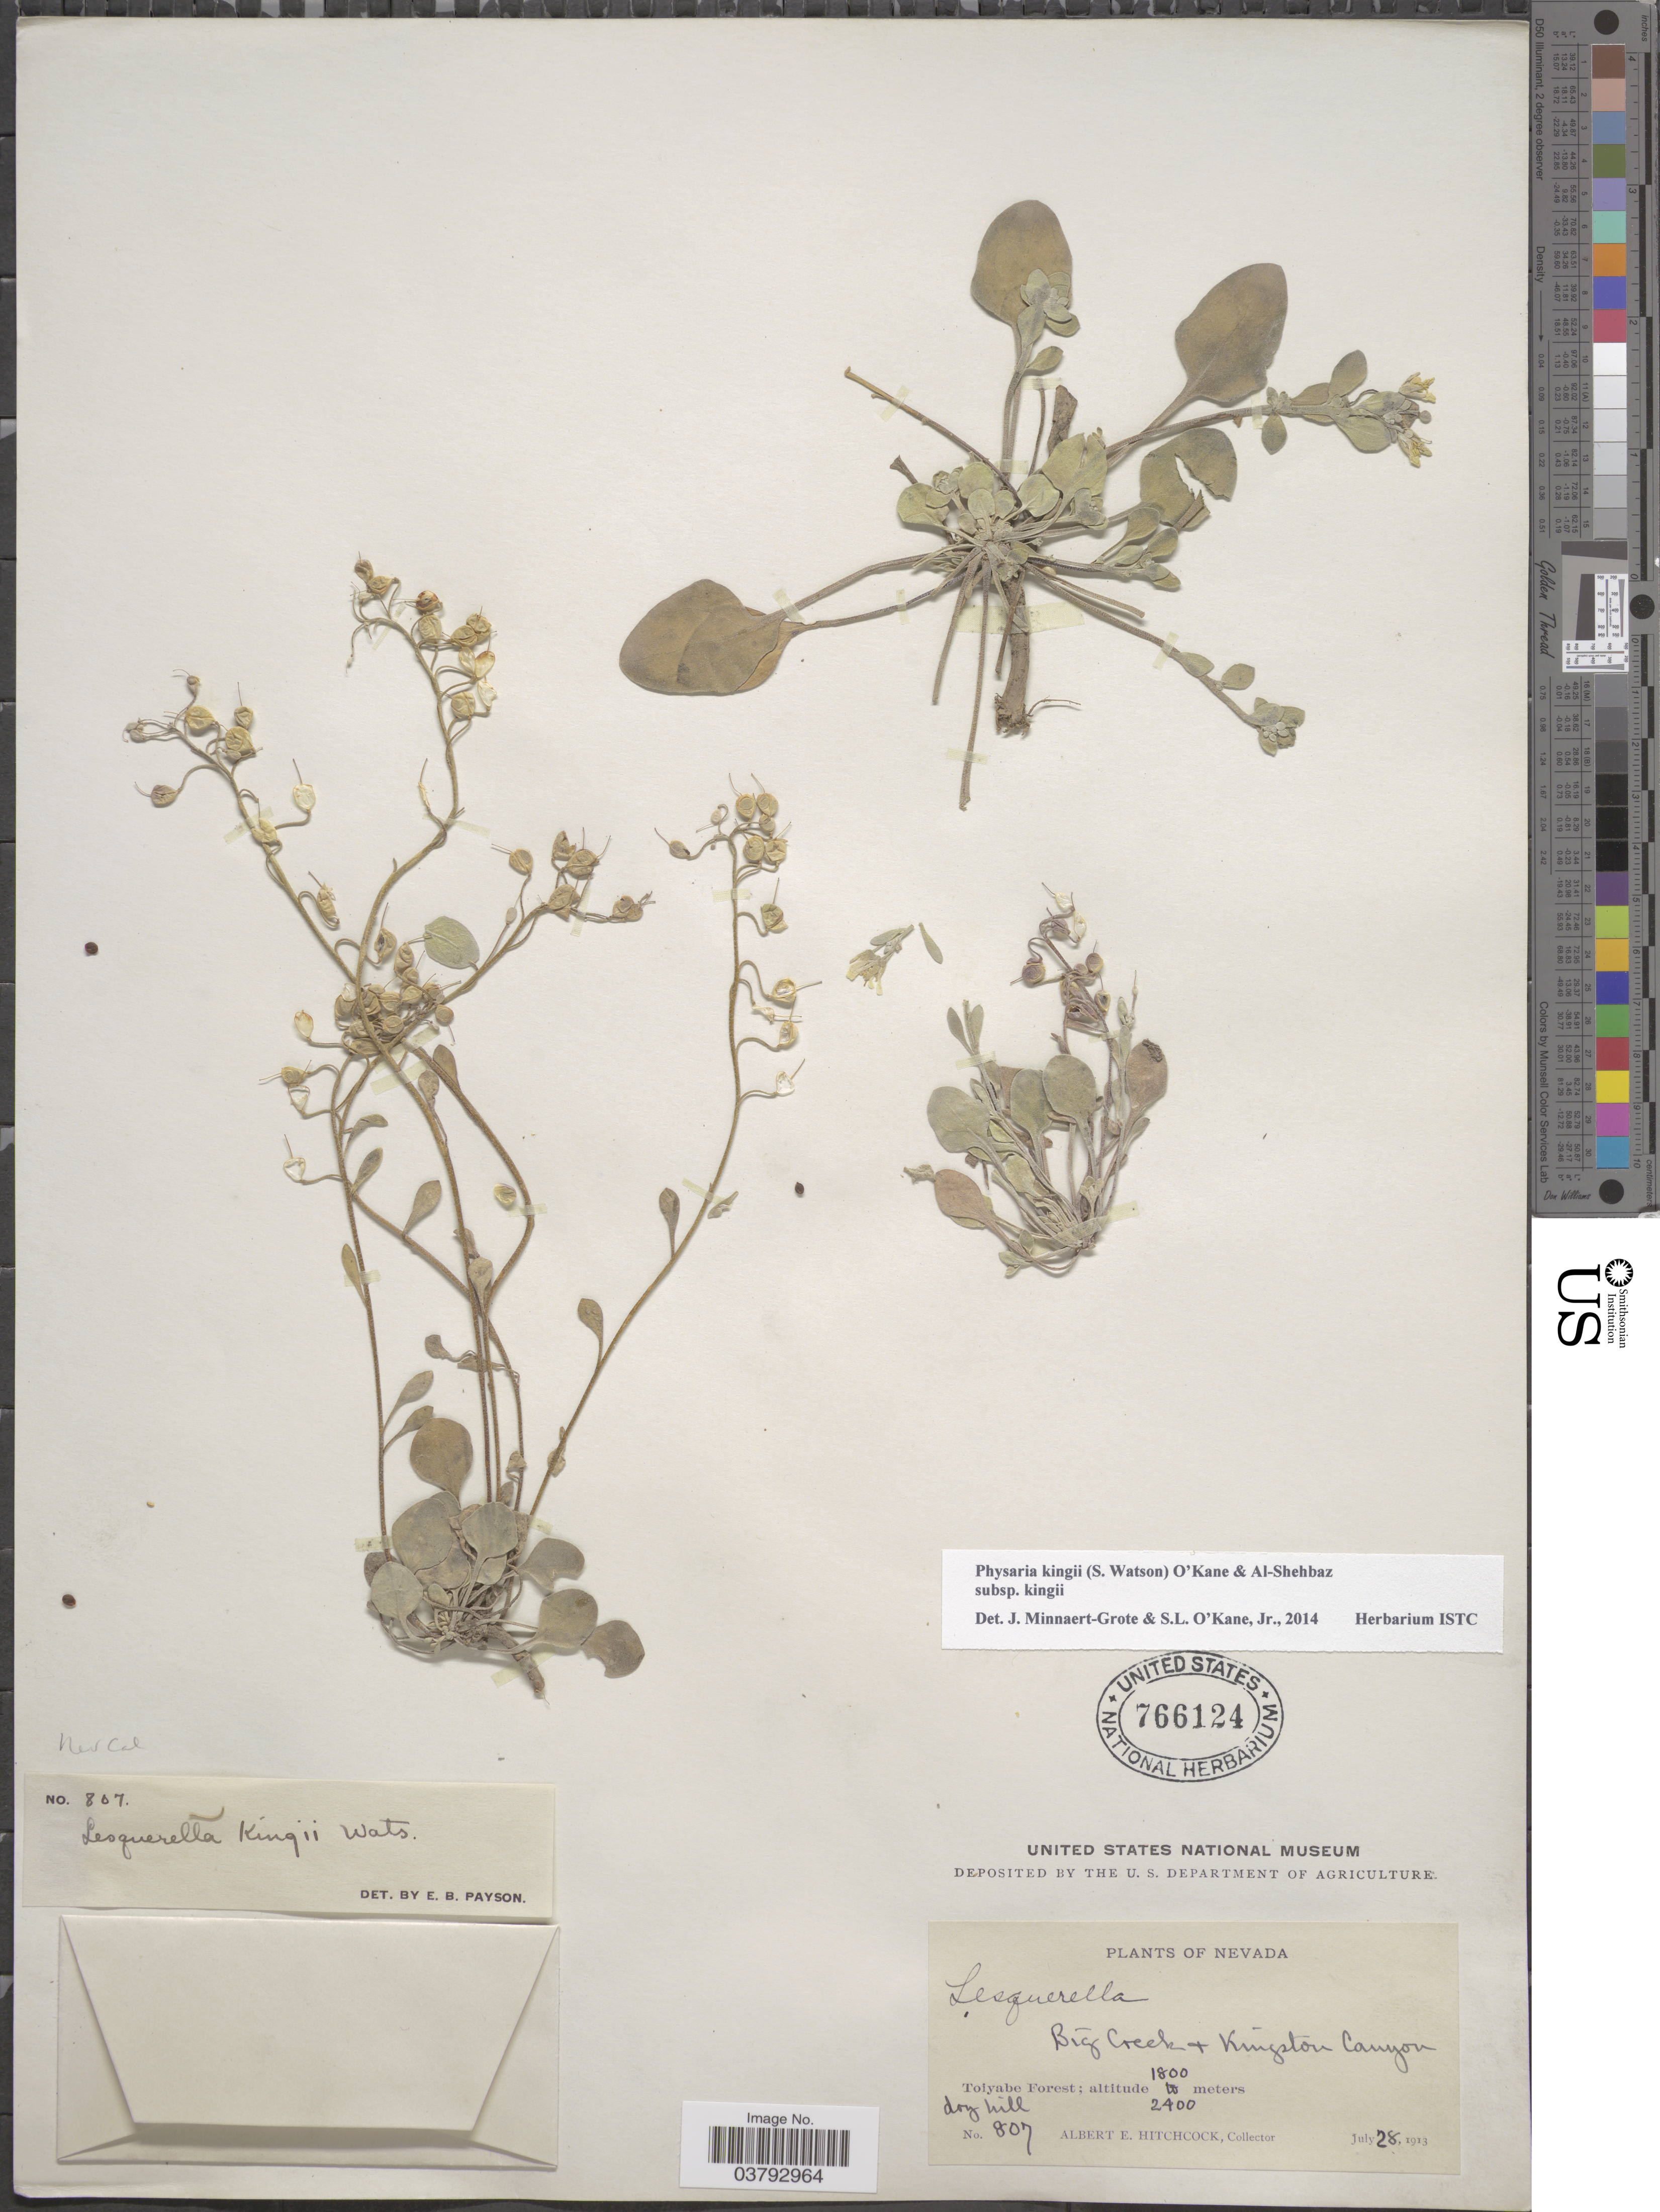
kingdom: Plantae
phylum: Tracheophyta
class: Magnoliopsida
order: Brassicales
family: Brassicaceae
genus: Physaria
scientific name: Physaria kingii subsp. kingii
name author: S. Watson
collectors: A. Hitchcock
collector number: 807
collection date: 1913-07-28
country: United States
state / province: Nevada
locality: Big Creek & Kingston Canyon. Toiyabe Forest.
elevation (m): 1800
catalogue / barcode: US 766124